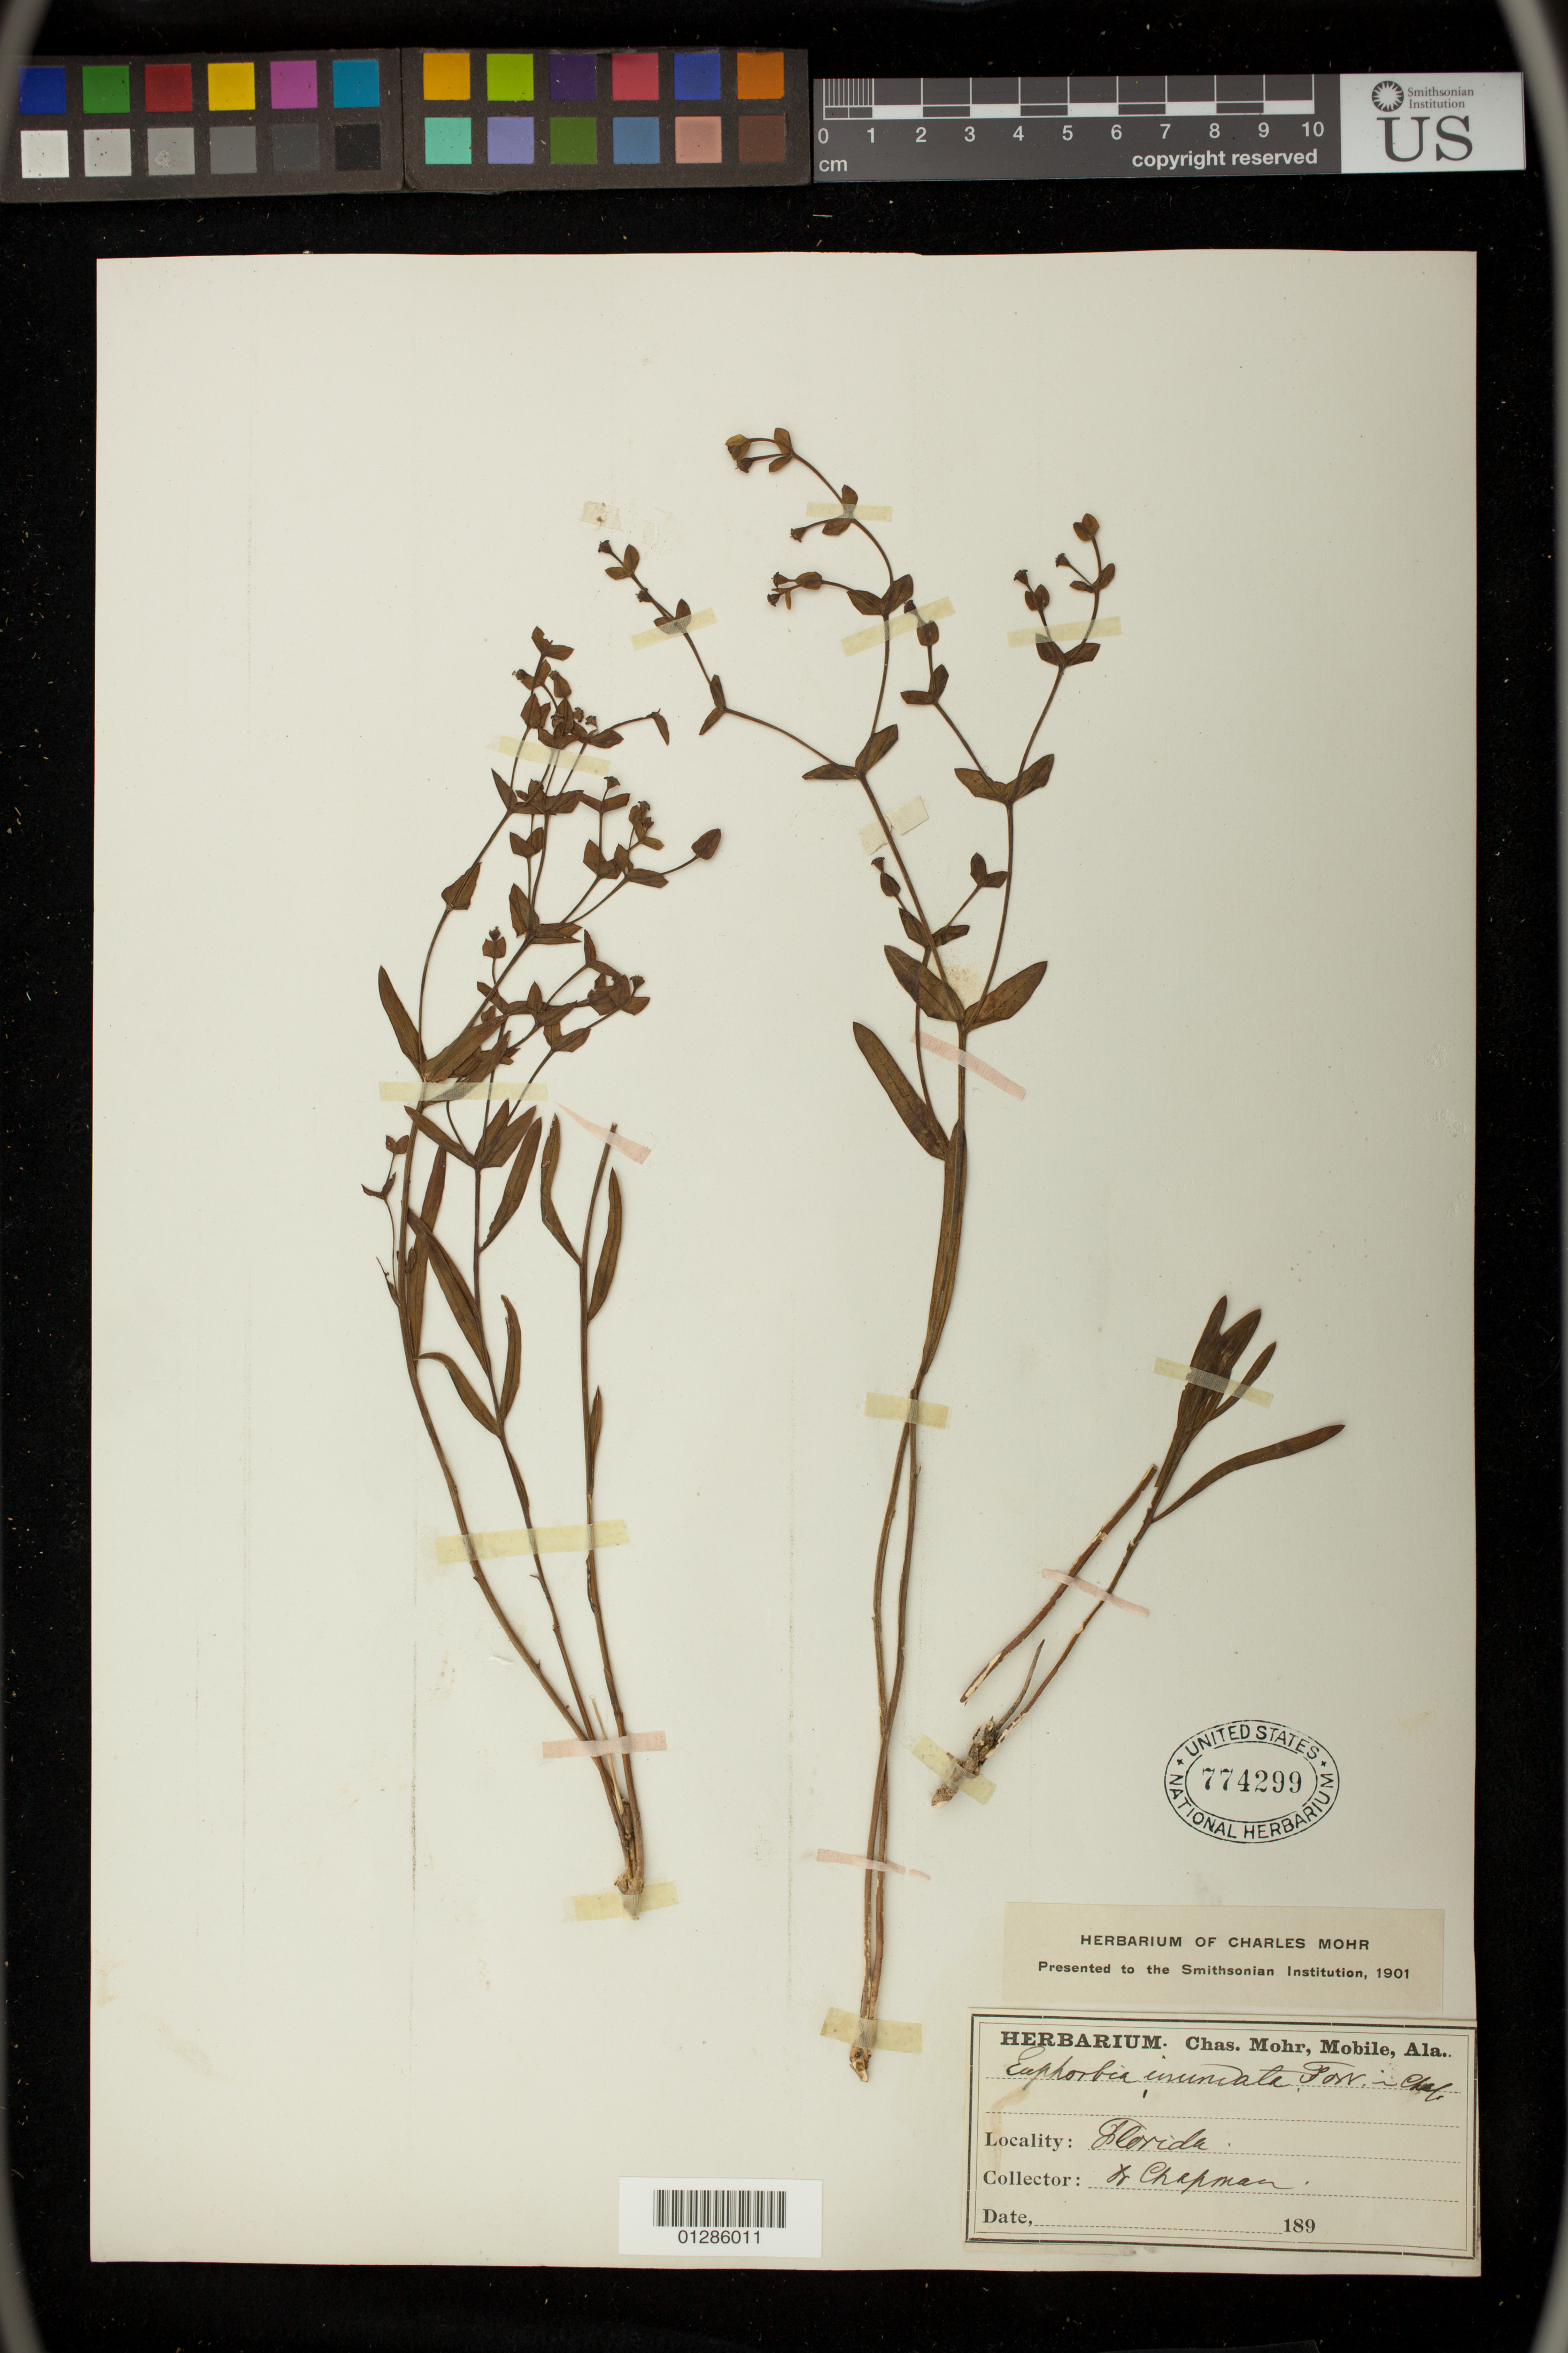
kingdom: Plantae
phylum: Tracheophyta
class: Magnoliopsida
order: Malpighiales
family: Euphorbiaceae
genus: Euphorbia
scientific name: Euphorbia inundata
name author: Torr. & Chapm.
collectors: A. Chapman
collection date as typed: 189-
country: United States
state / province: Florida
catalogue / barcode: US 774299